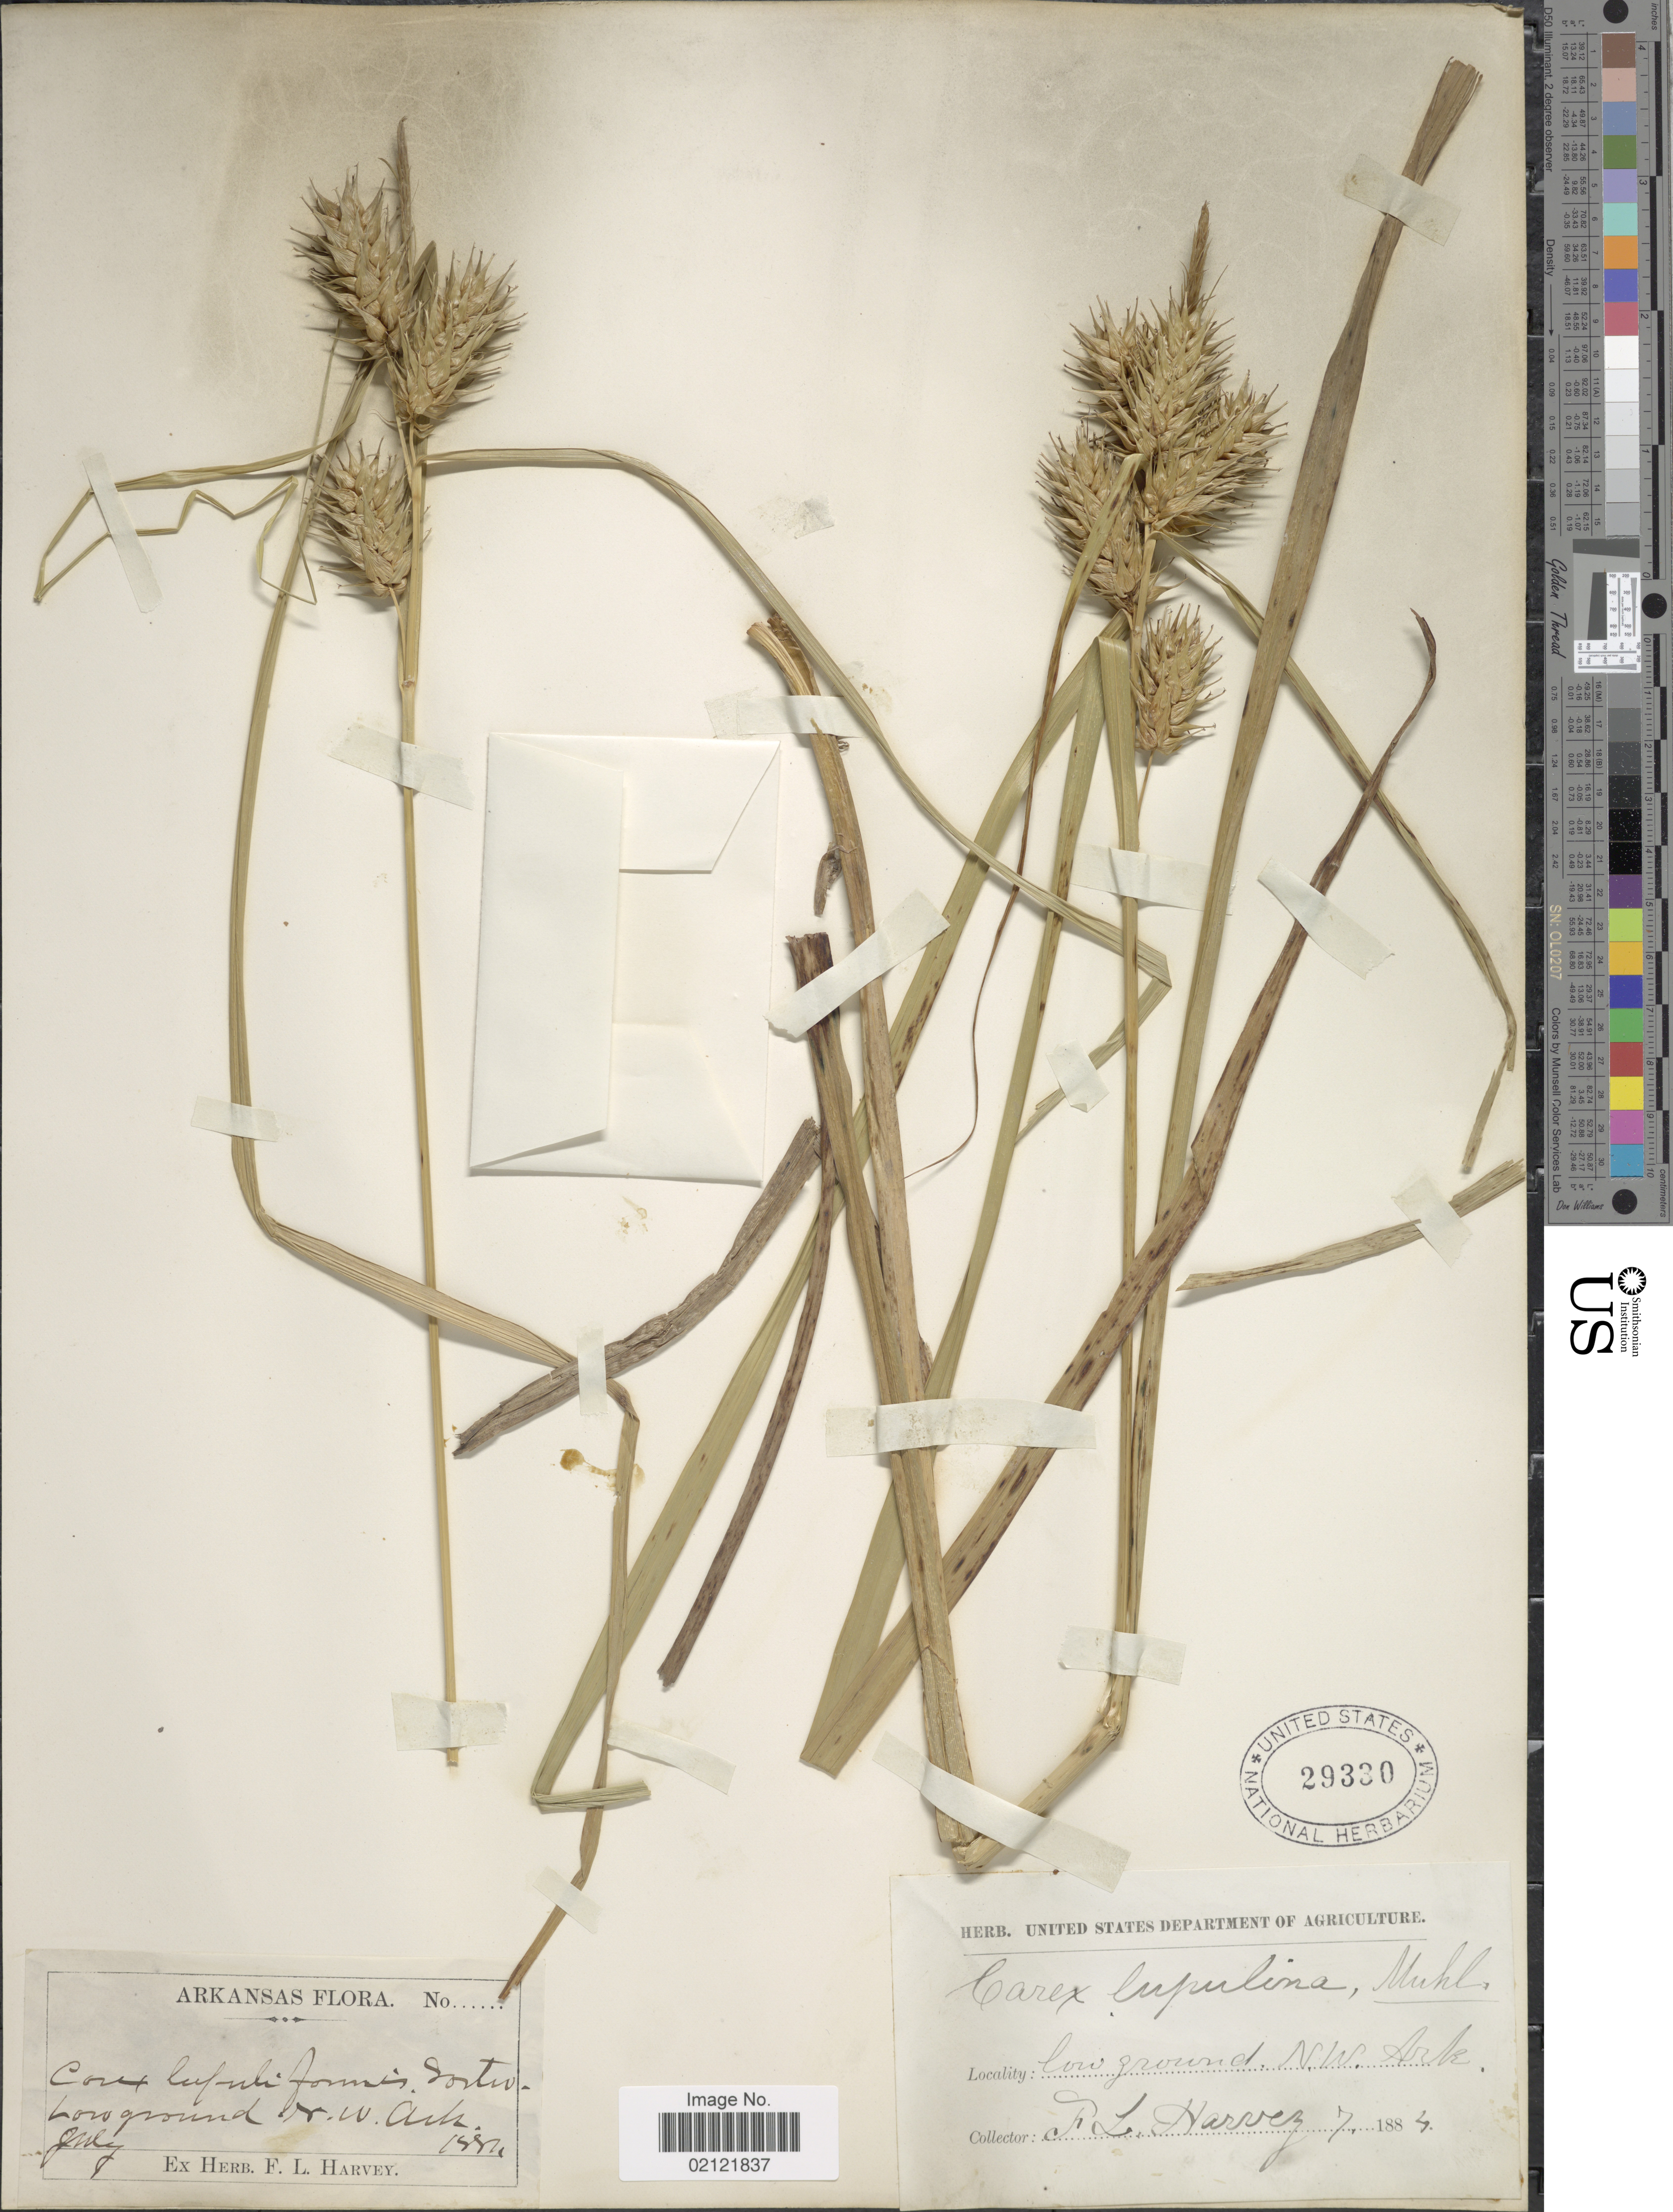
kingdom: Plantae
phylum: Tracheophyta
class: Liliopsida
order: Poales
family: Cyperaceae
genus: Carex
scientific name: Carex lupulina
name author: Muhl. ex Willd.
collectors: F. L. Harvey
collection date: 1884-07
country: United States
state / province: Arkansas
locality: Low ground, N.W. Ark.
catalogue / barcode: US 29330